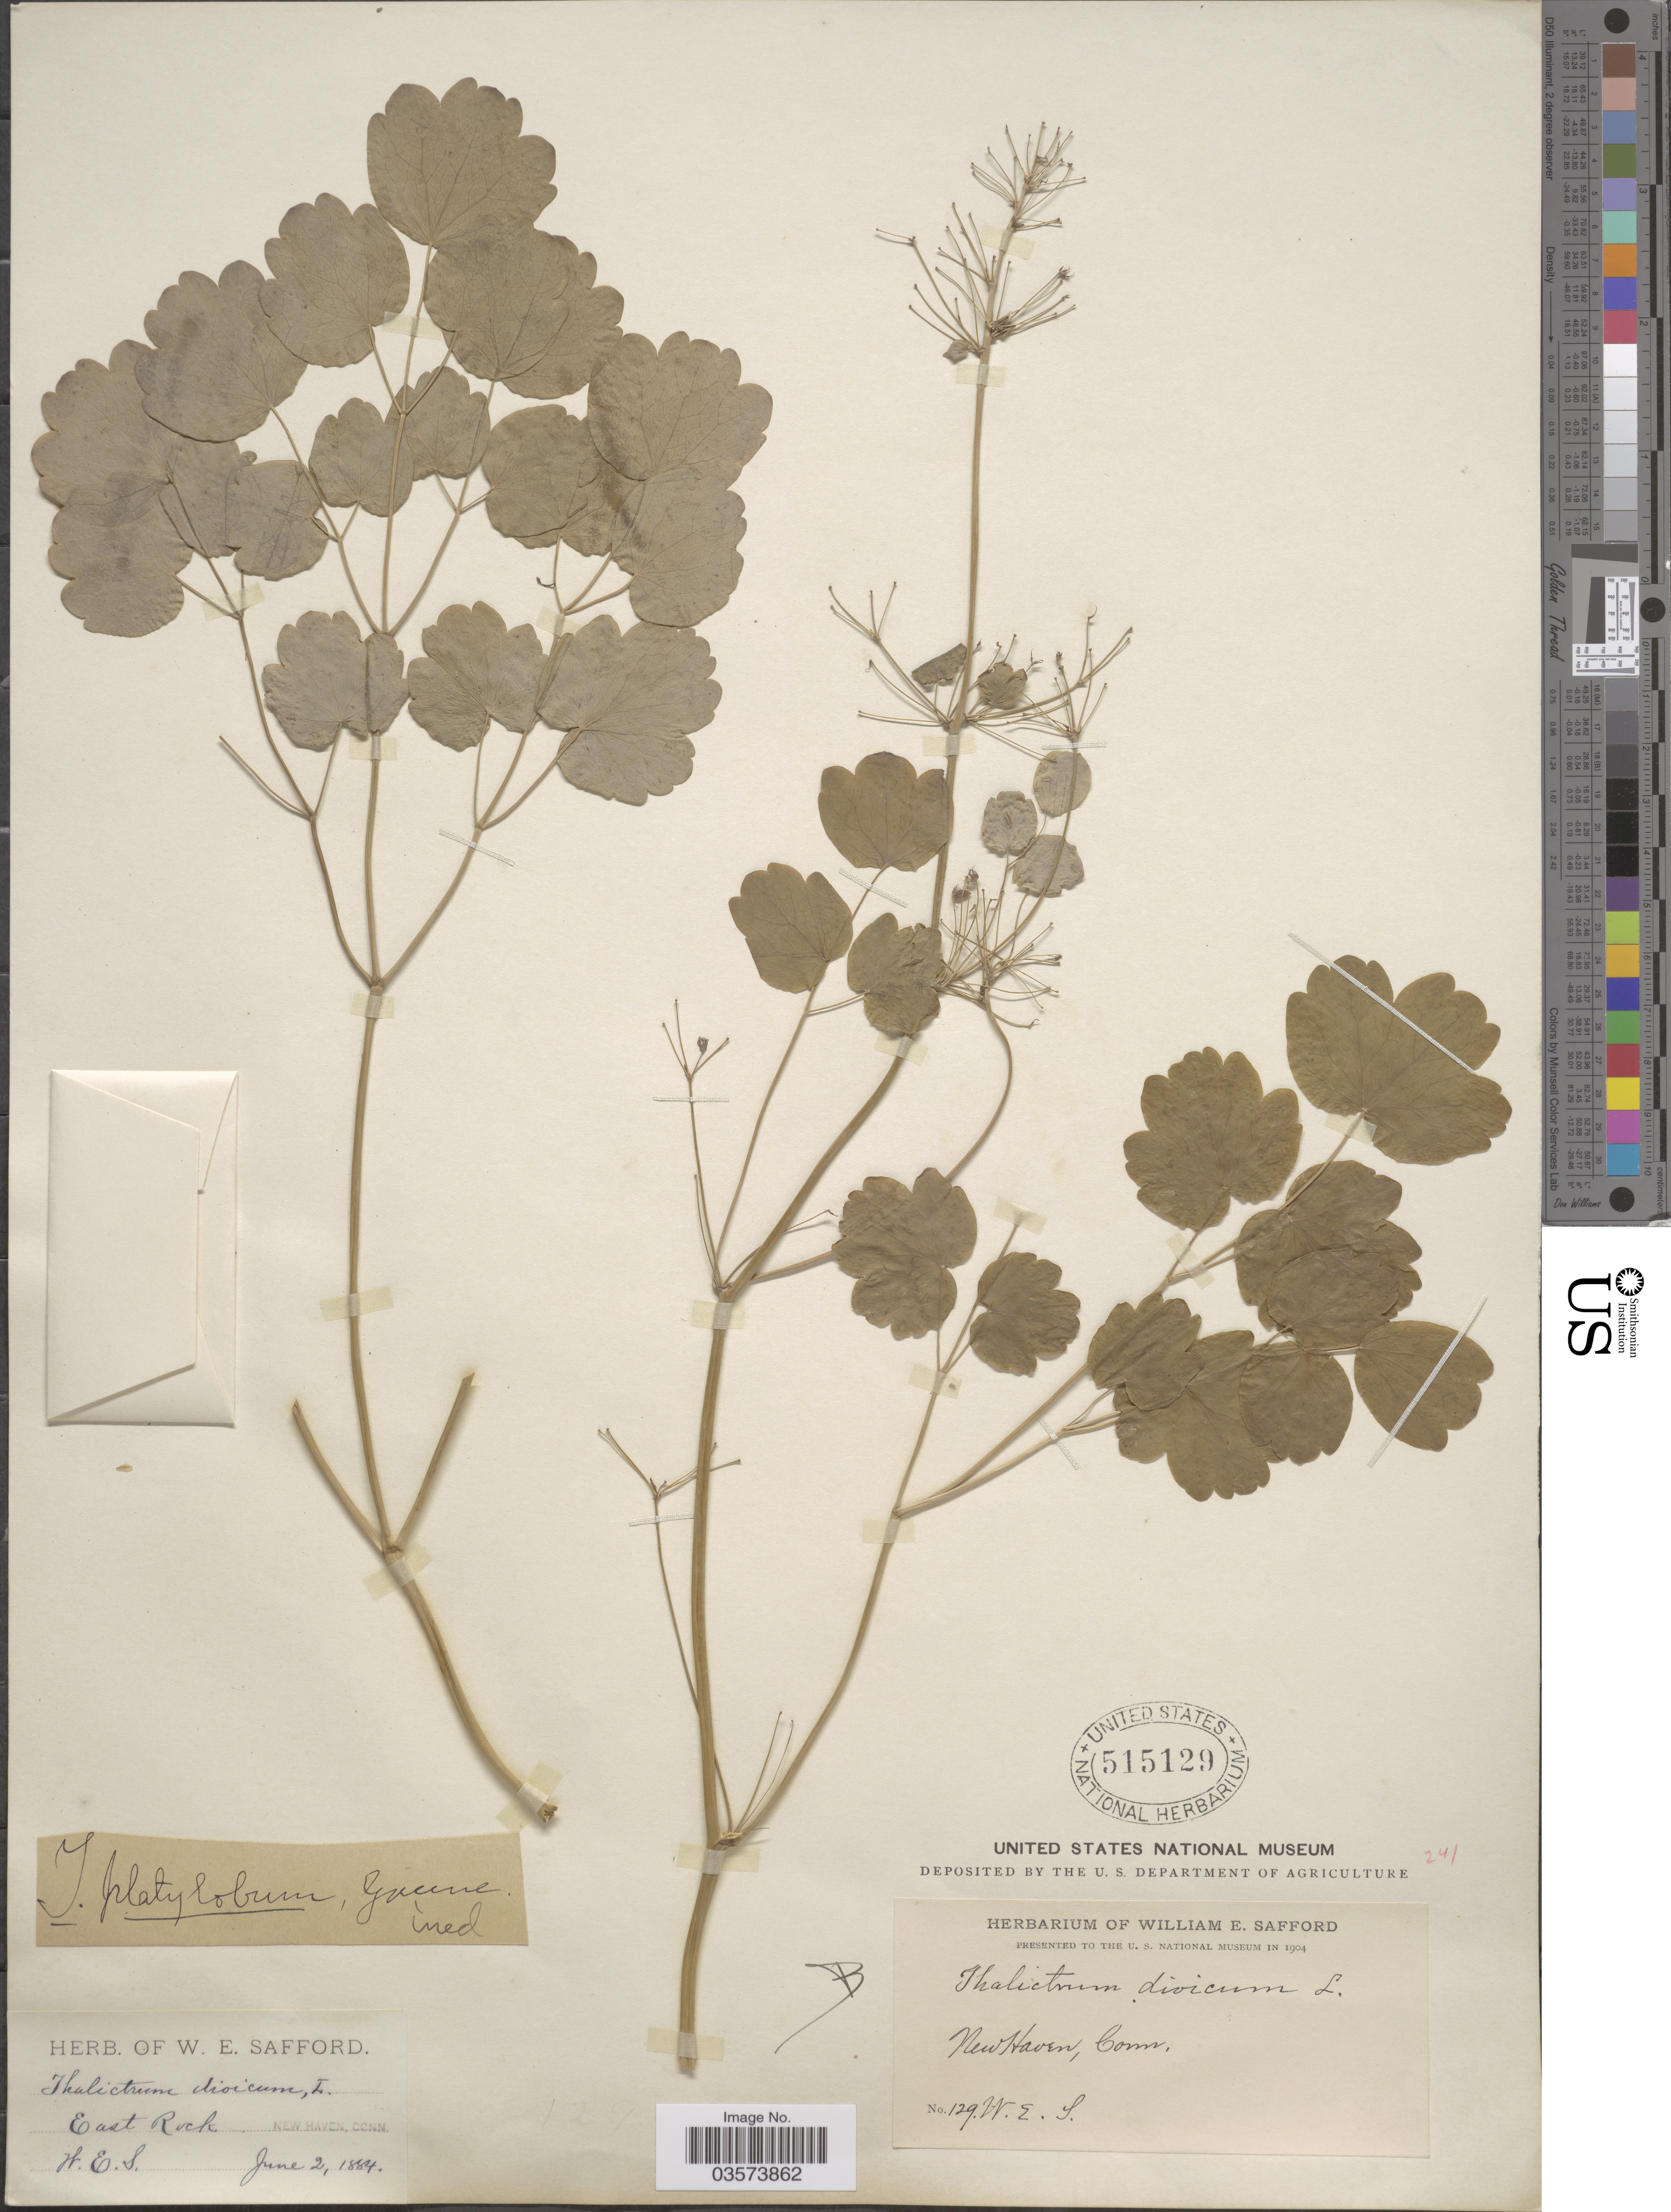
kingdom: Plantae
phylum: Tracheophyta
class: Magnoliopsida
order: Ranunculales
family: Ranunculaceae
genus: Thalictrum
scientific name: Thalictrum dioicum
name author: L.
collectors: W. E. Safford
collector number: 129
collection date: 1884-06-02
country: United States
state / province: Connecticut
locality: East Rock. New Haven.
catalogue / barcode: US 515129